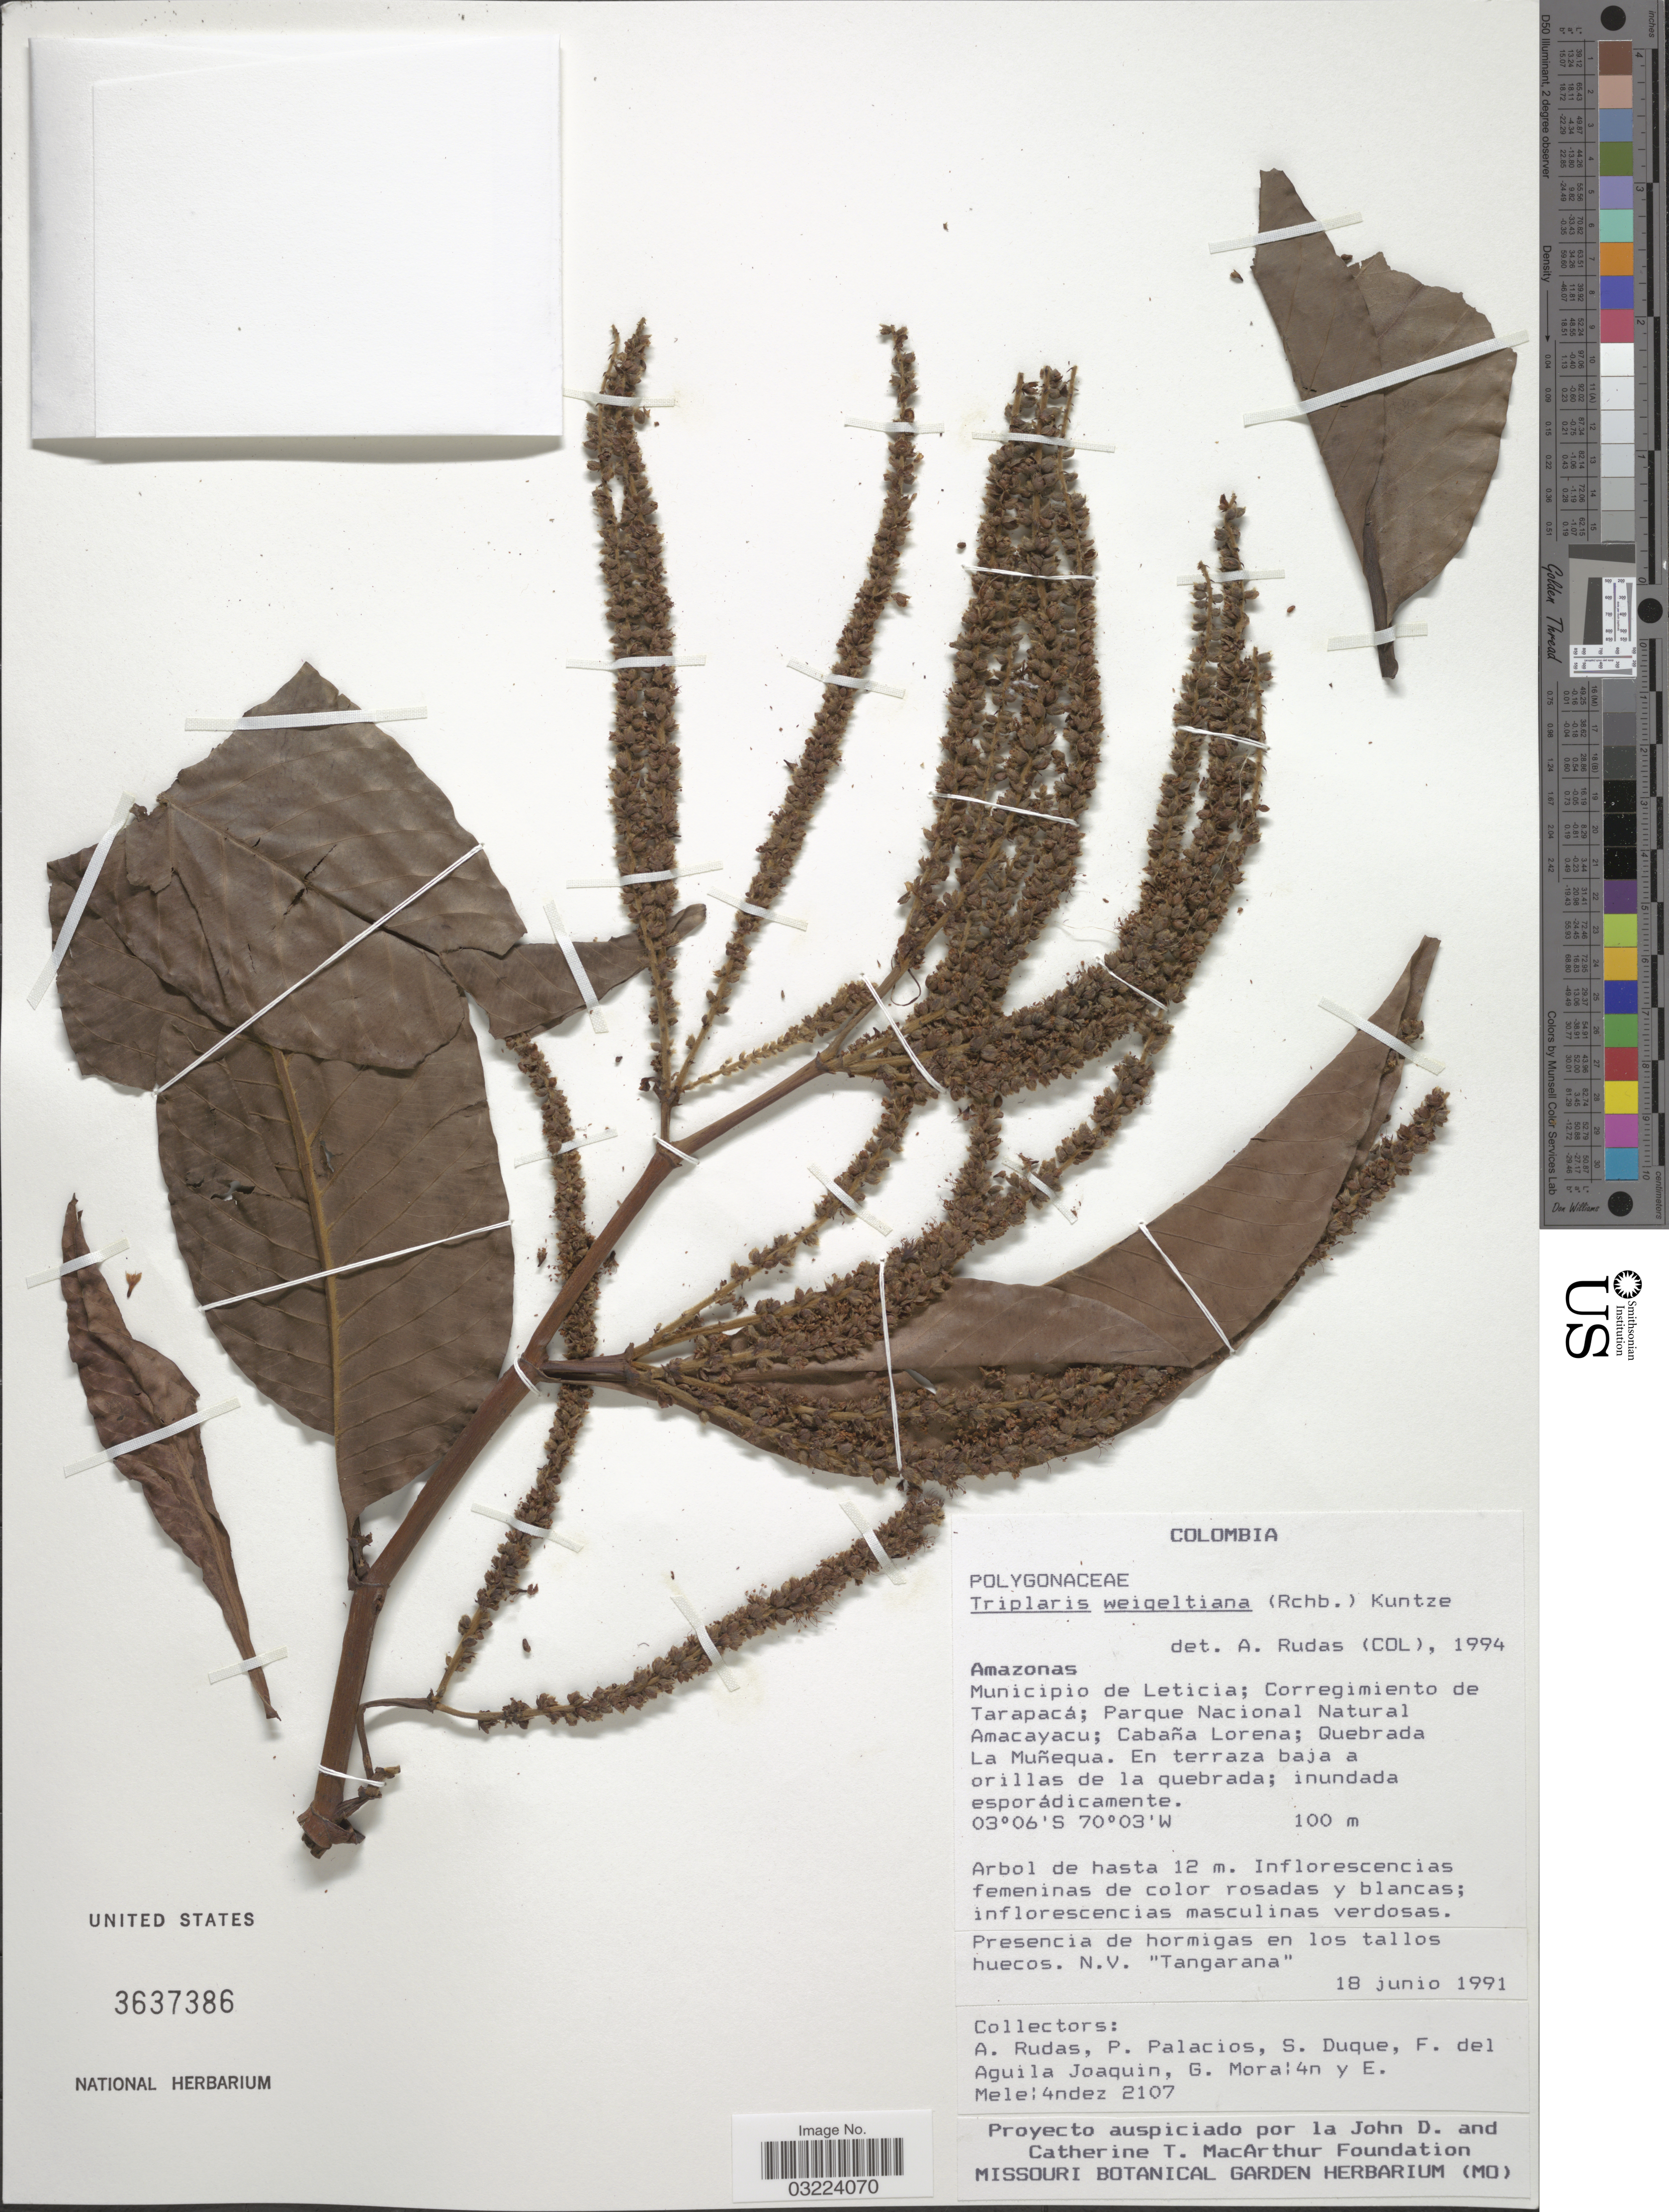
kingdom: Plantae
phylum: Tracheophyta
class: Magnoliopsida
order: Caryophyllales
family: Polygonaceae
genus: Triplaris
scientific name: Triplaris weigeltiana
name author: (Rchb.) Kuntze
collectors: A. Rudas, P. Palacios, S. Duque, F. Aguila Joaquin & et al.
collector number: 2107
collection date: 1991-06-18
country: Colombia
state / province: Amazônas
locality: Municipio de Leticia; Corregimiento de Tarapacá; Parque Nacional Natural Amacayacu; Cabaña Lorena; Quebrada La Muñequa.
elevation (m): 100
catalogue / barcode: US 3637386